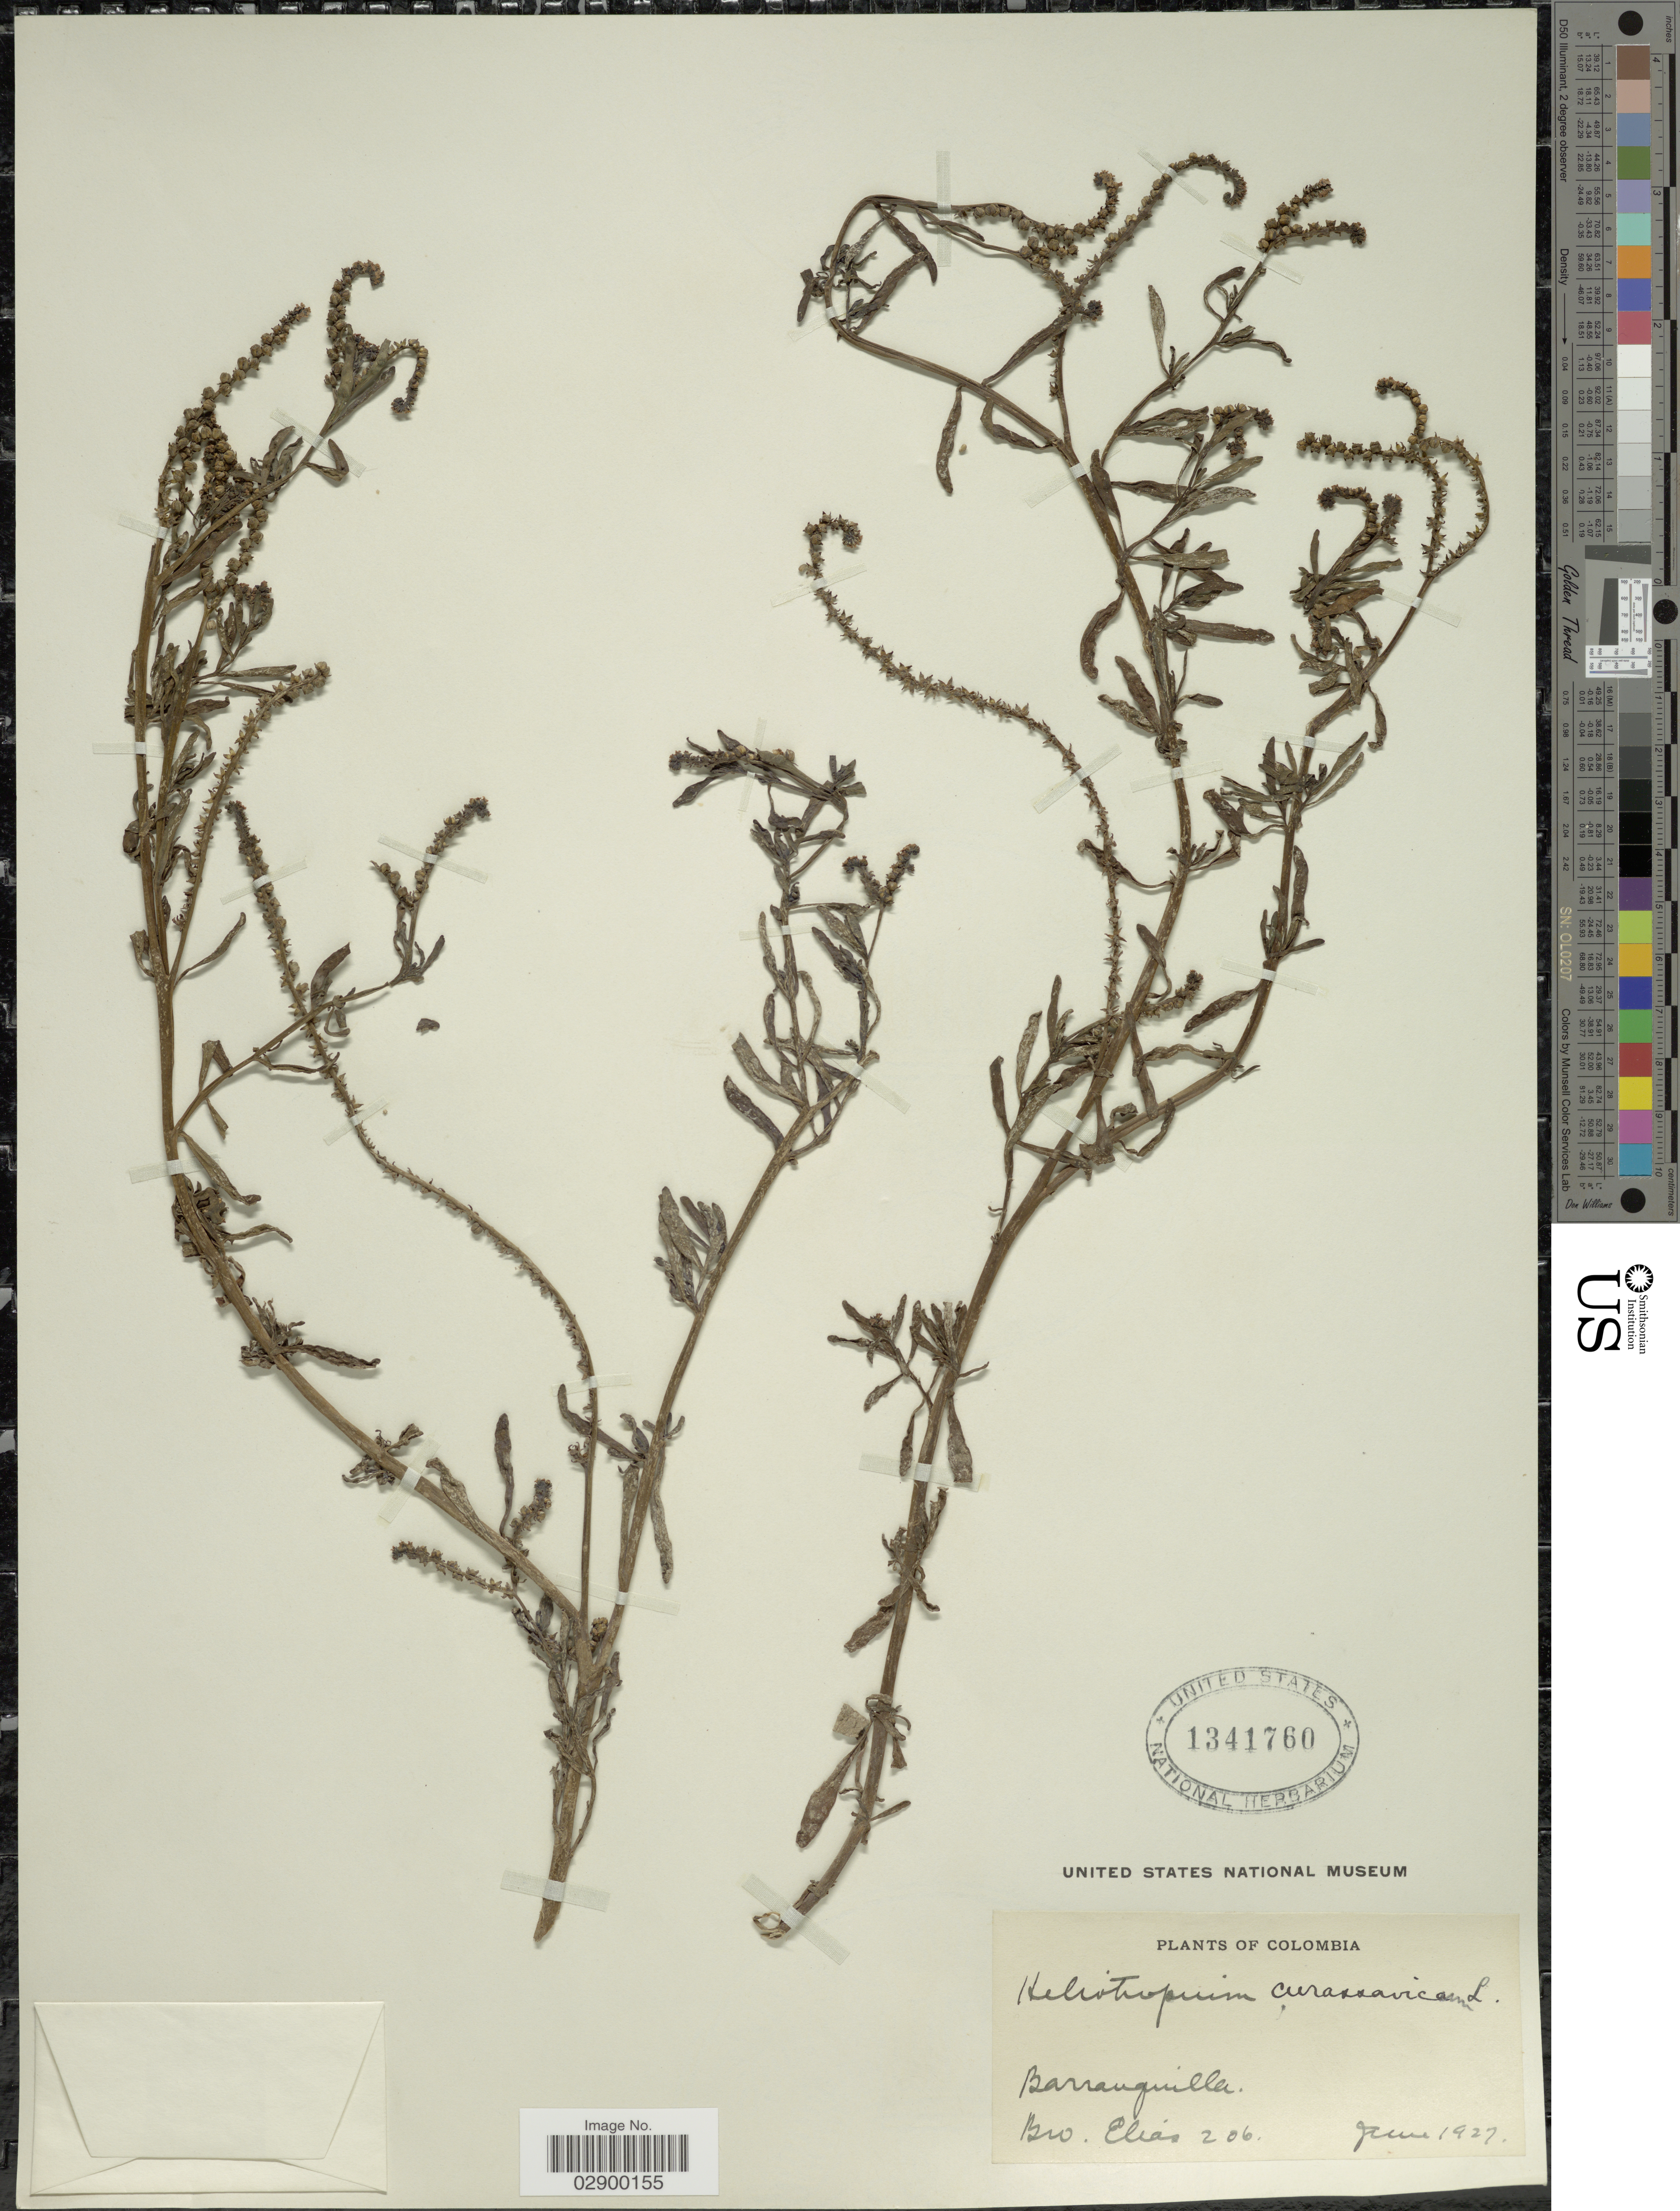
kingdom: Plantae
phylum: Tracheophyta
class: Magnoliopsida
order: Boraginales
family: Heliotropiaceae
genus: Heliotropium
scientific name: Heliotropium curassavicum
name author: L.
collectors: Bro. Elias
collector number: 206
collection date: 1927-06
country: Colombia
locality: Barranquilla.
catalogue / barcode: US 1341760